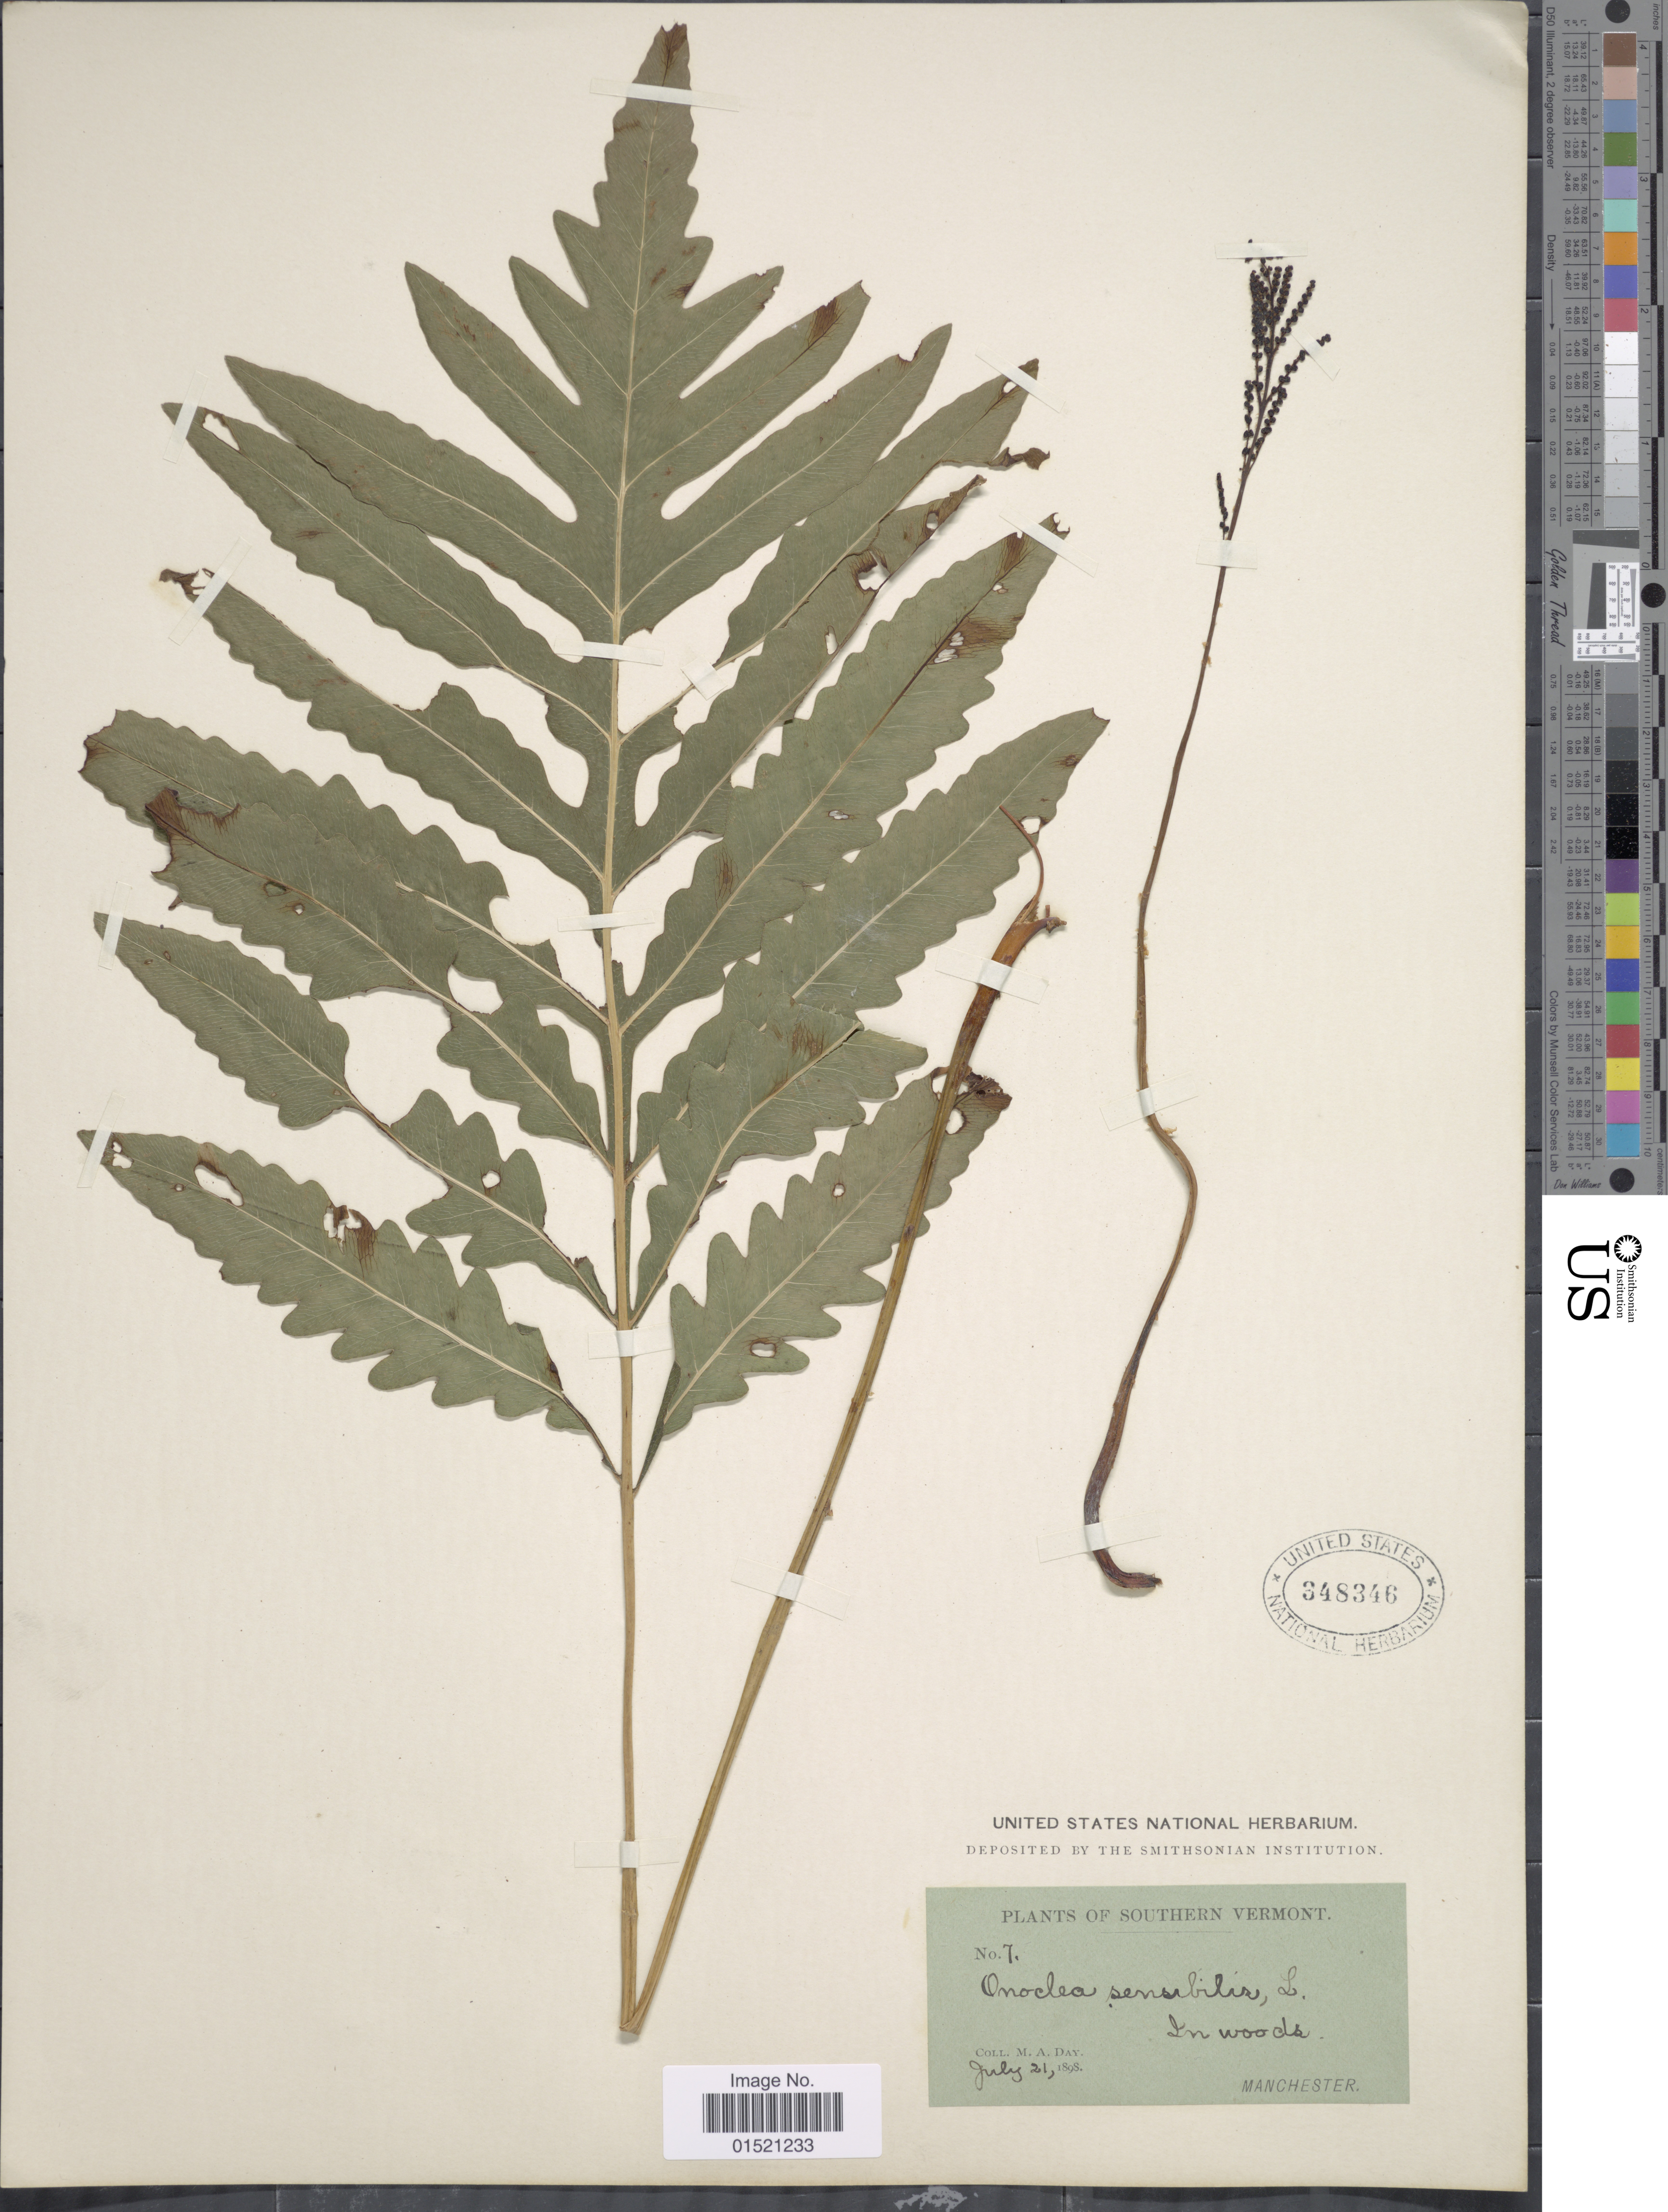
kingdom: Plantae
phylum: Tracheophyta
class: Polypodiopsida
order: Polypodiales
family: Onocleaceae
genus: Onoclea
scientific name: Onoclea sensibilis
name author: L.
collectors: M. Day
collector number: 7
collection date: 1898-07-21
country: United States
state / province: Vermont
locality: Southern Vermont, Manchester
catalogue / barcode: US 348346